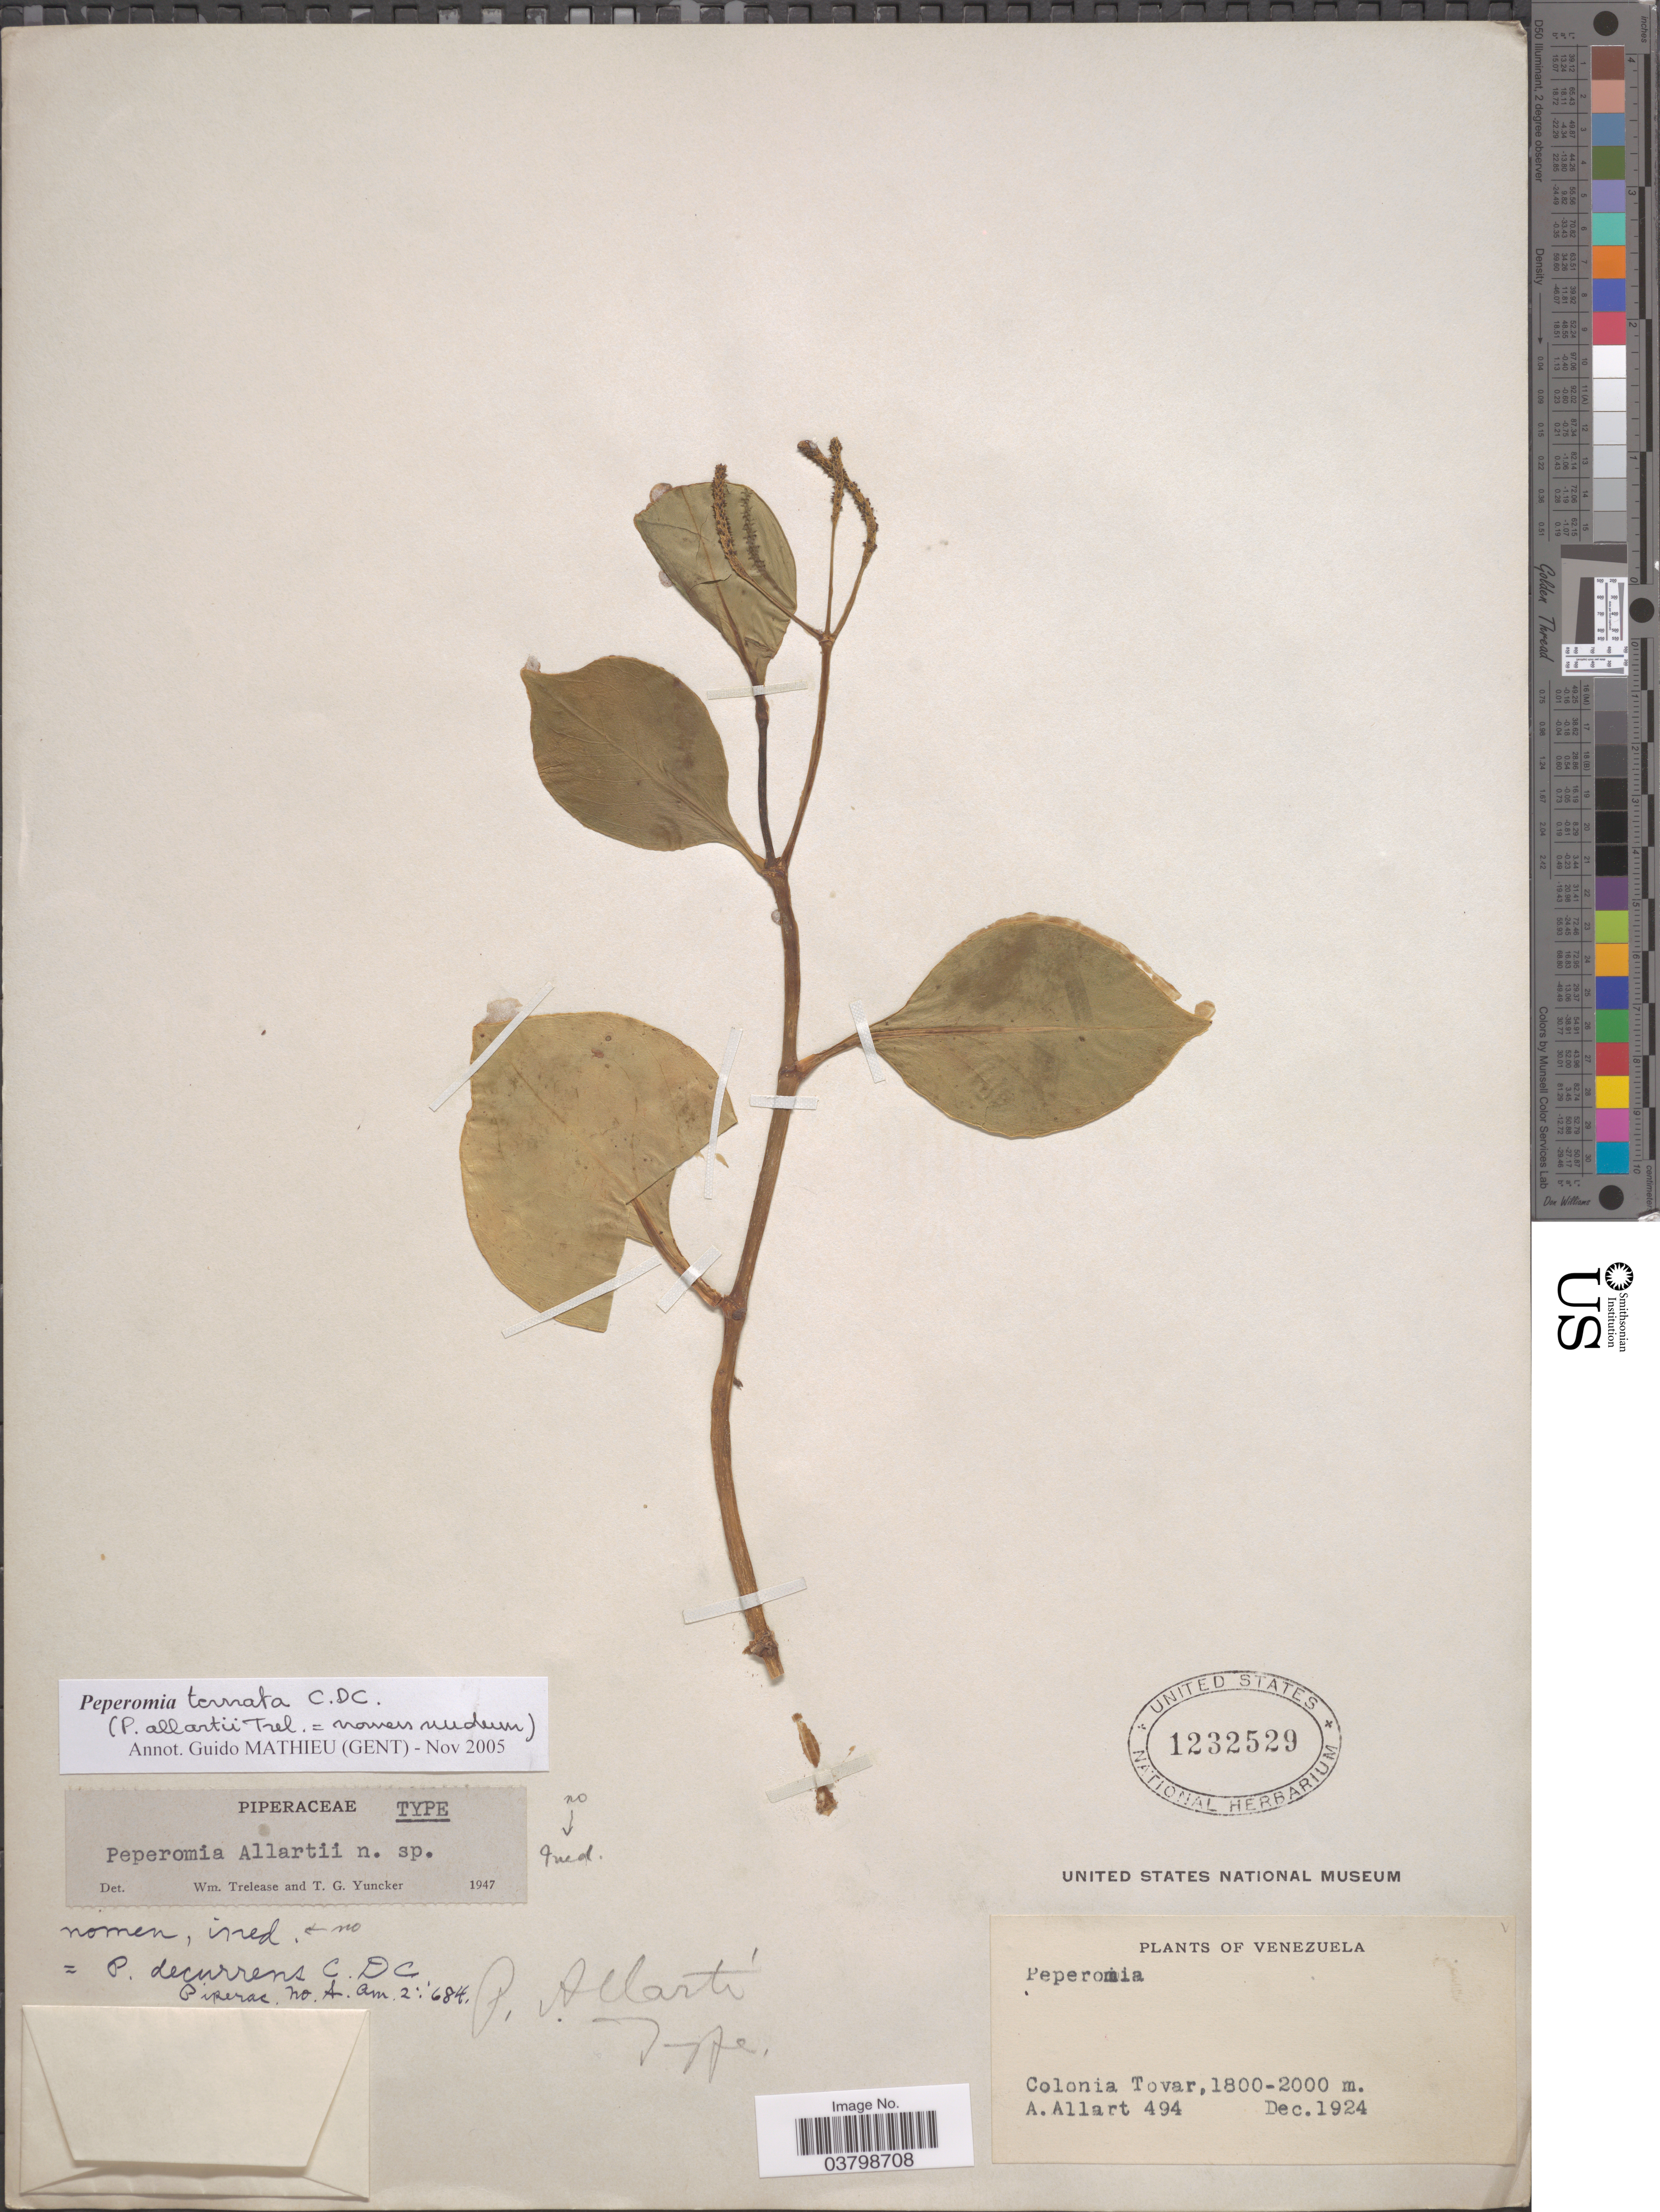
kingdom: Plantae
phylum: Tracheophyta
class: Magnoliopsida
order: Piperales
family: Piperaceae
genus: Peperomia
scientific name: Peperomia ternata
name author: C. DC.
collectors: A. Allart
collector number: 494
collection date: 1924-12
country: Venezuela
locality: Colonia Tovar.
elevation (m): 1800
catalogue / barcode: US 1232529